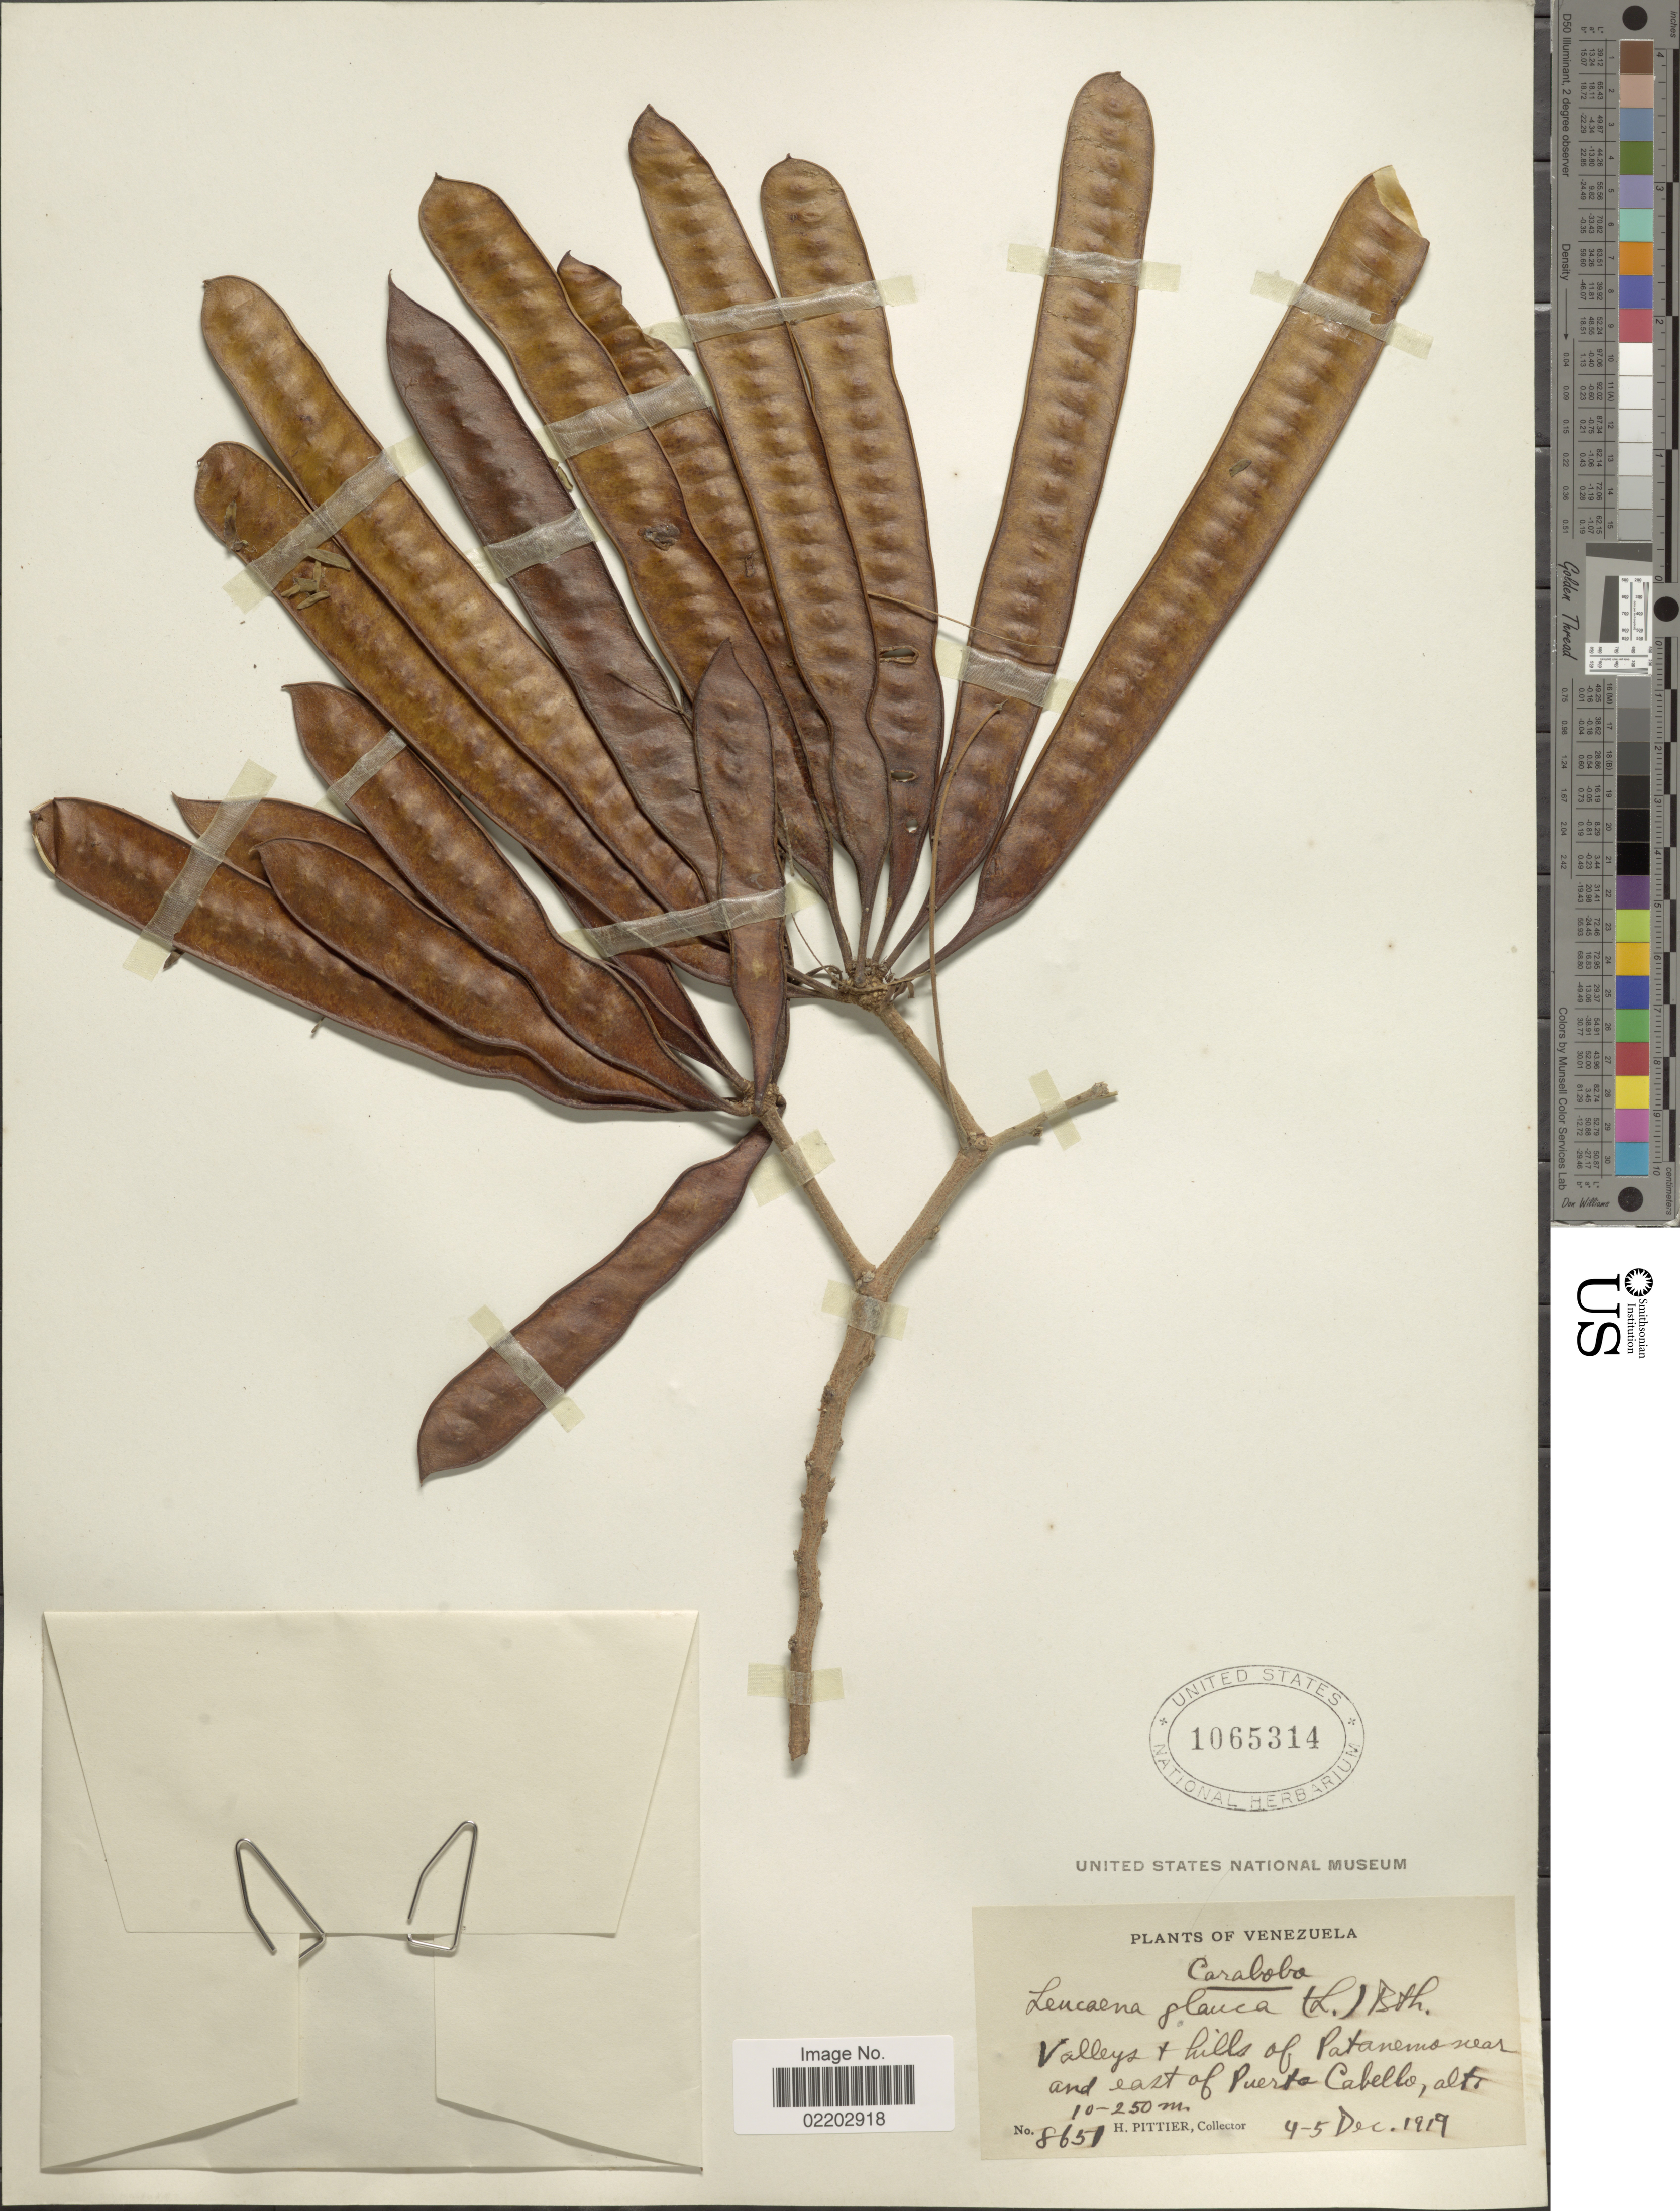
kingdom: Plantae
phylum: Tracheophyta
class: Magnoliopsida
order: Fabales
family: Fabaceae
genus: Leucaena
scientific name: Leucaena leucocephala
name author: (Lam.) de Wit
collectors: H. F. Pittier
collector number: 8651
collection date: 1919-12-04/1919-12-05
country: Venezuela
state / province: Carabobo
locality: Valleys + hills of Patanemo near and east of Puerto Cabello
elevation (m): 10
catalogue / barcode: US 1065315